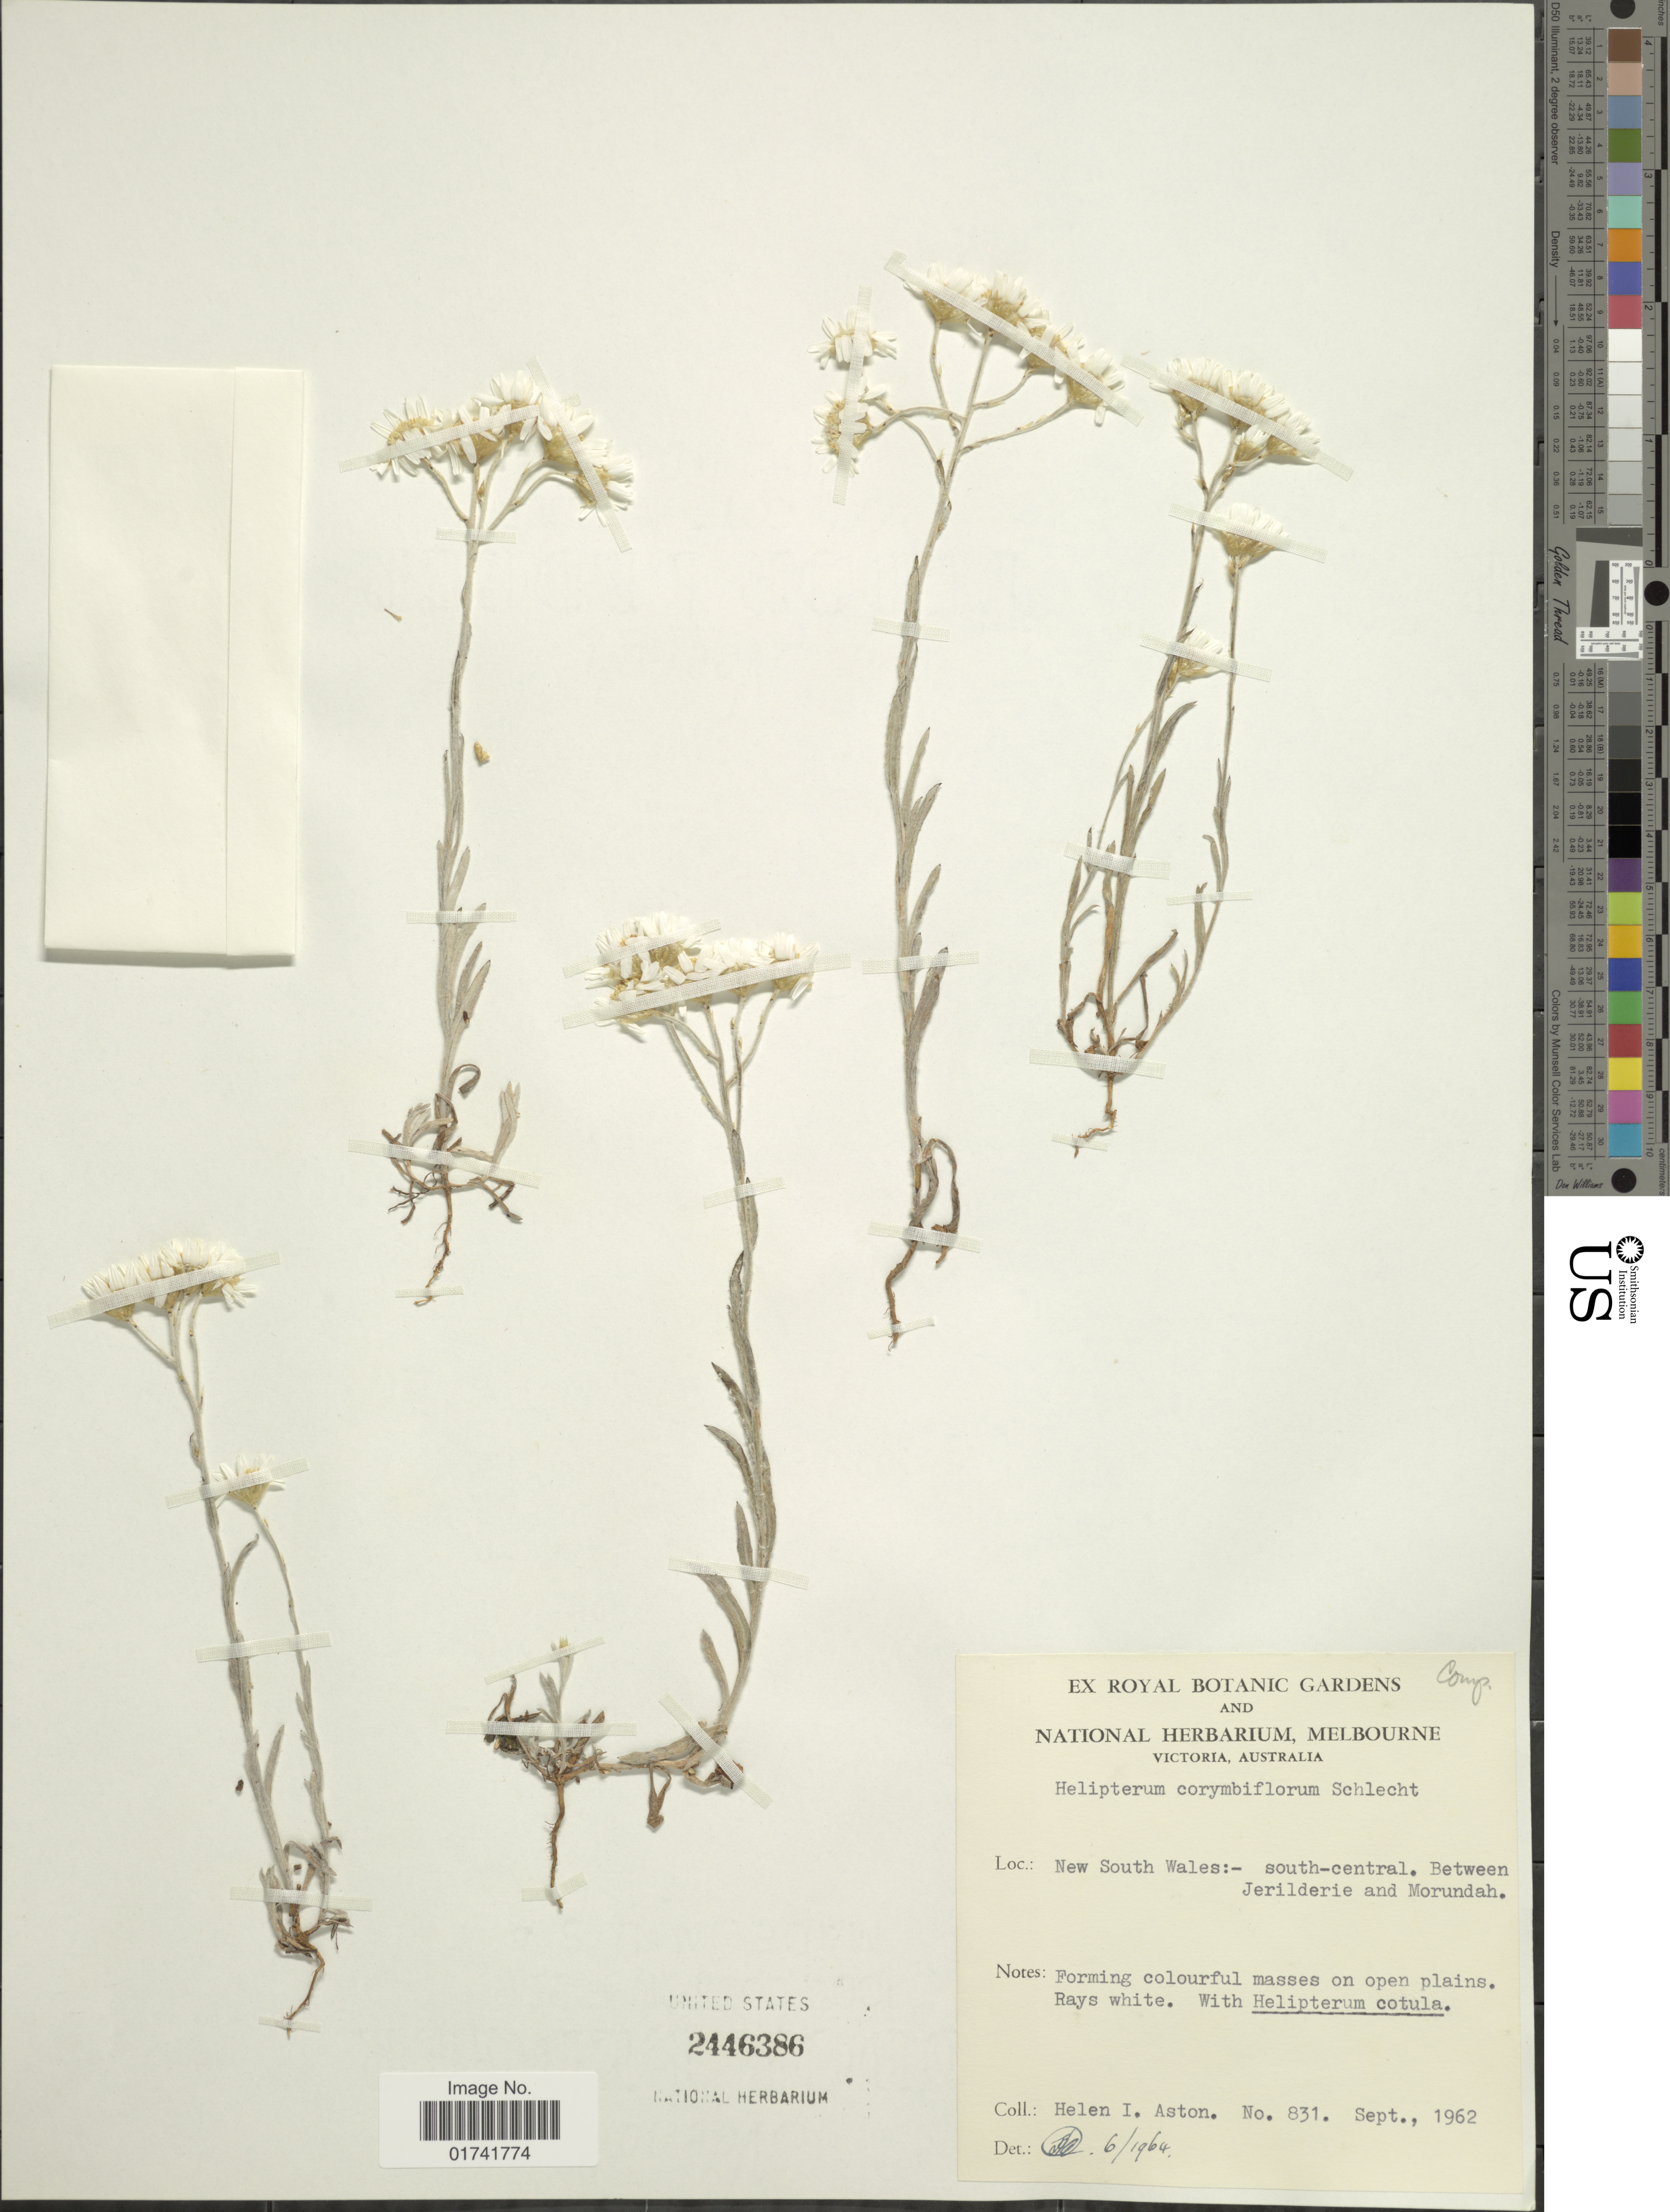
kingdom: Plantae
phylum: Tracheophyta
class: Magnoliopsida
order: Asterales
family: Asteraceae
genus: Rhodanthe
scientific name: Rhodanthe corymbiflora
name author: (Schltdl.) Paul G. Wilson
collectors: H. I. Aston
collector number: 831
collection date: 1962-09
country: Australia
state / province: New South Wales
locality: South-central, between Jerilderie and Morundah.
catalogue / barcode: US 2446386